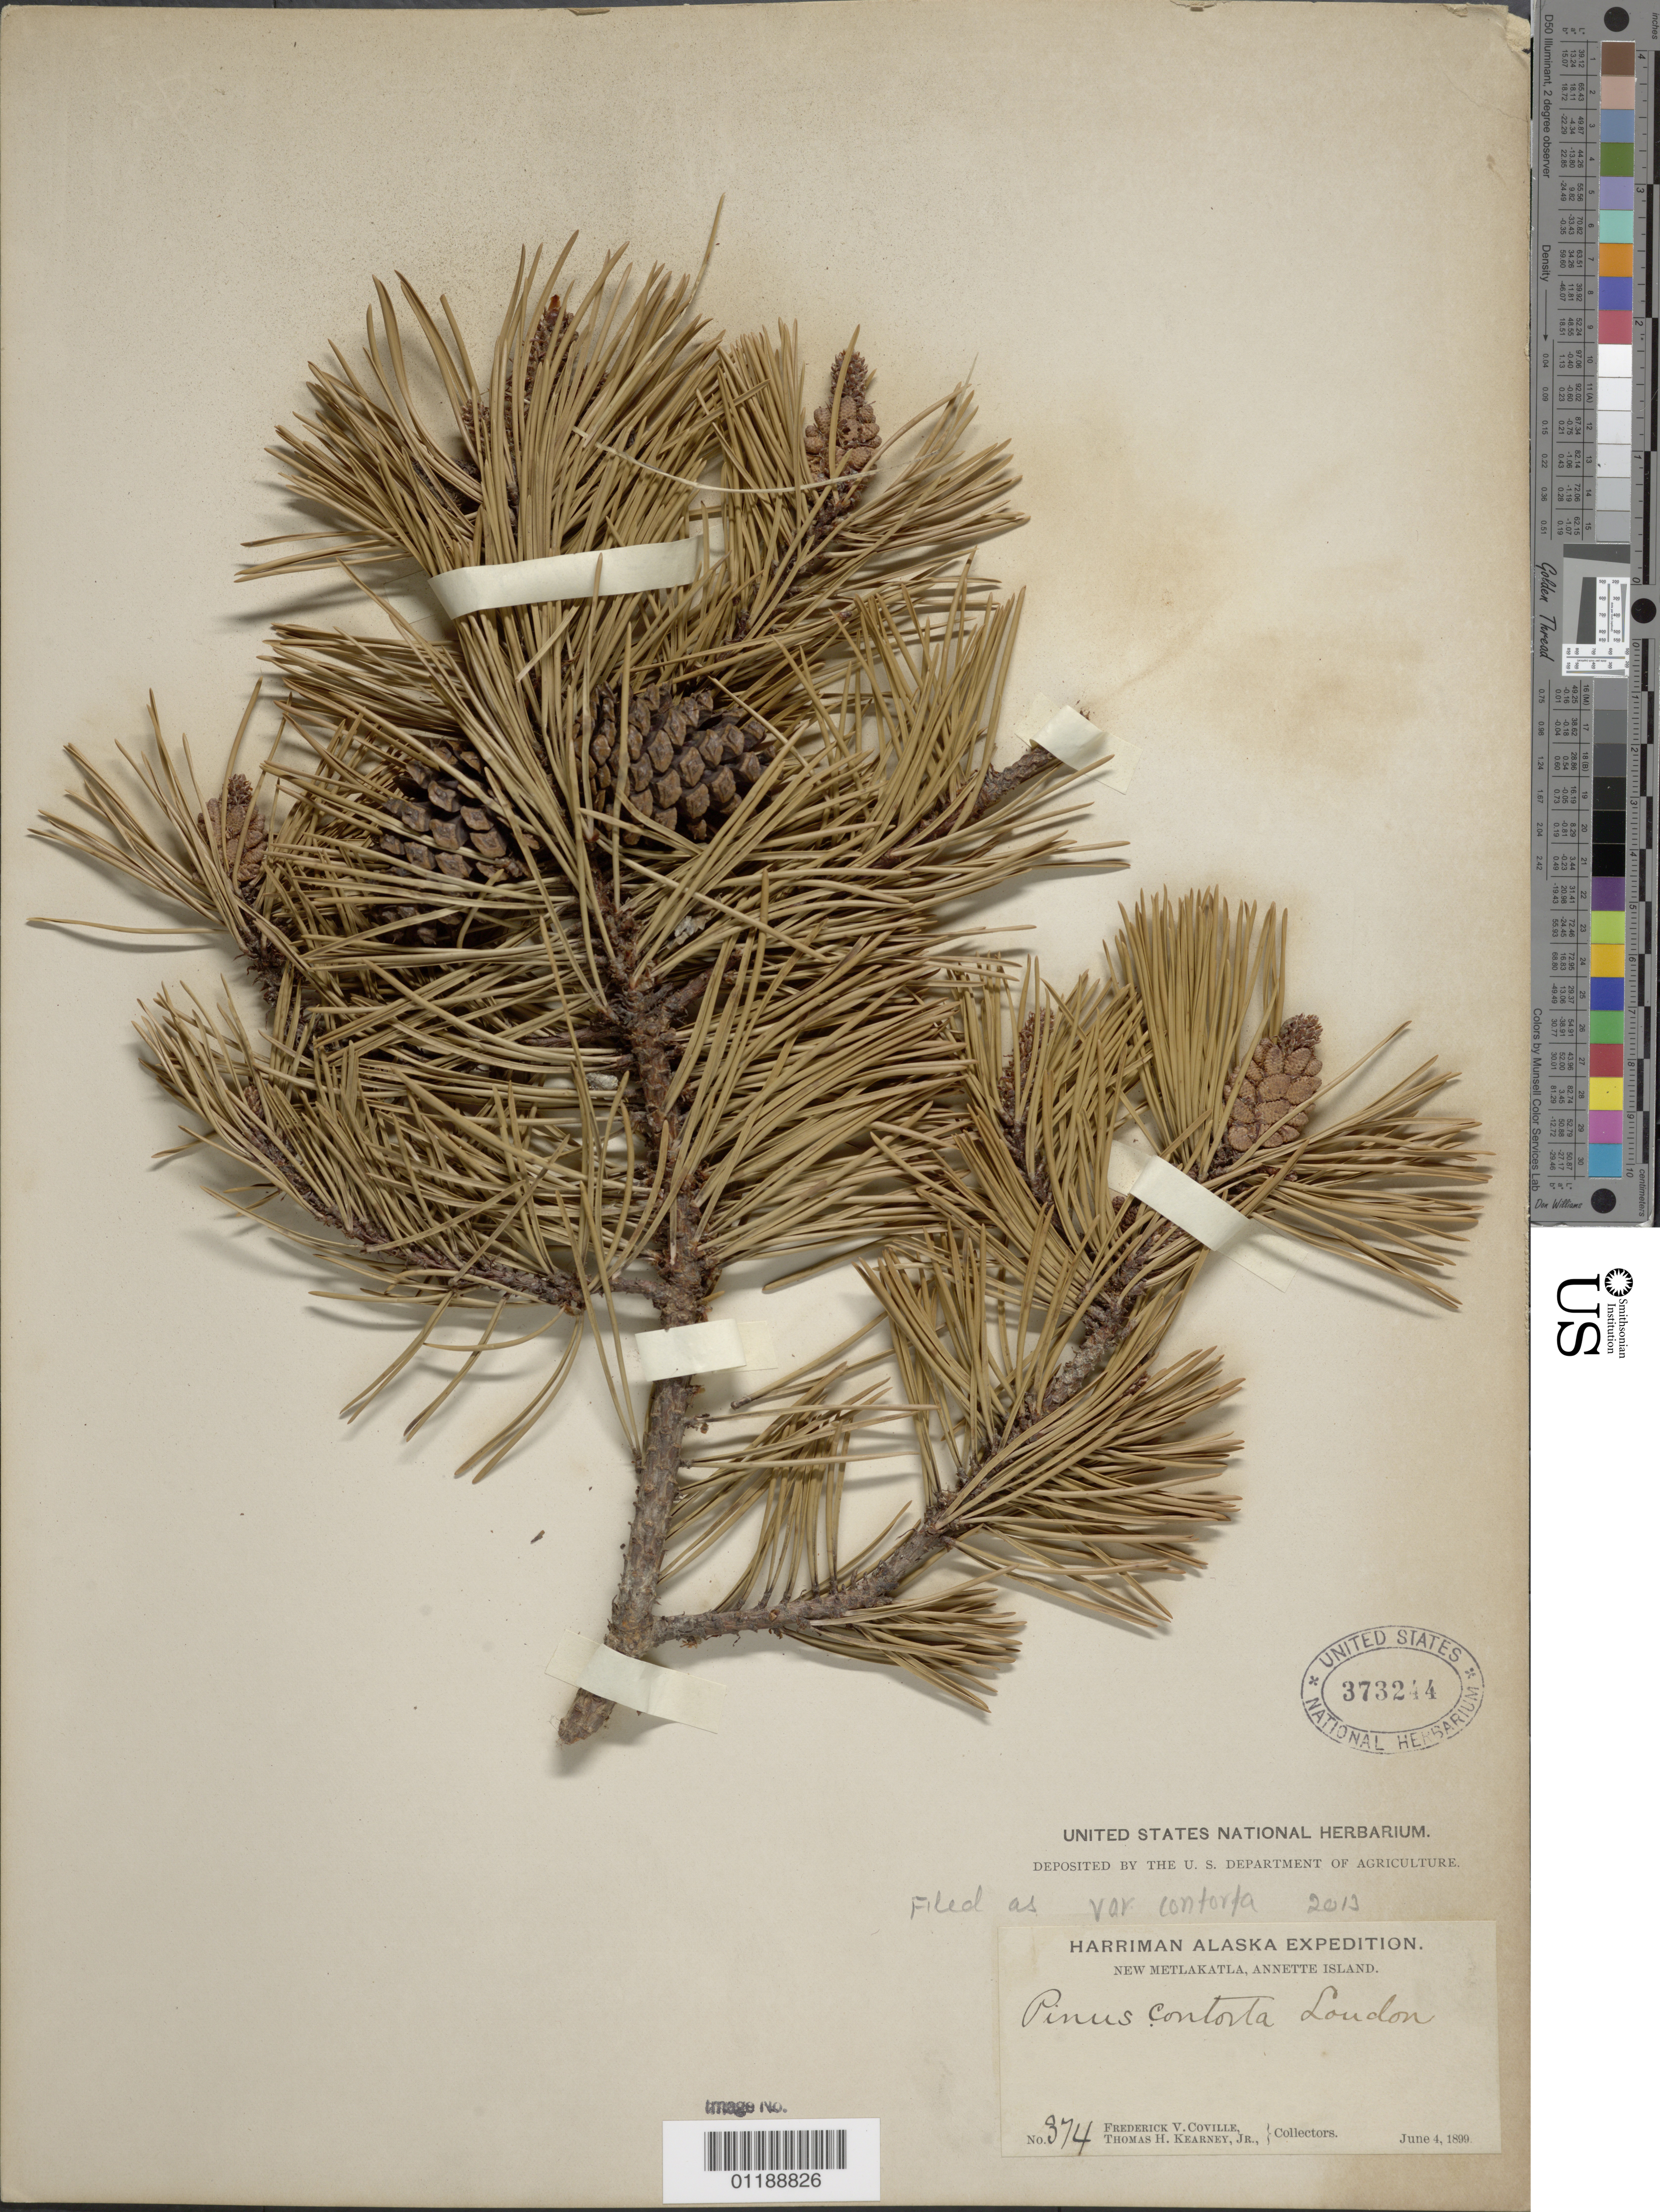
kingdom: Plantae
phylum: Tracheophyta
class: Pinopsida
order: Pinales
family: Pinaceae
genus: Pinus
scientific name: Pinus contorta var. contorta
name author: Douglas ex Loudon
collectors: F. V. Coville & T. H. Kearney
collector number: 374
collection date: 1899-06-04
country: United States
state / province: Alaska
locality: New Metlakatla, Annette Island.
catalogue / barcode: US 373244